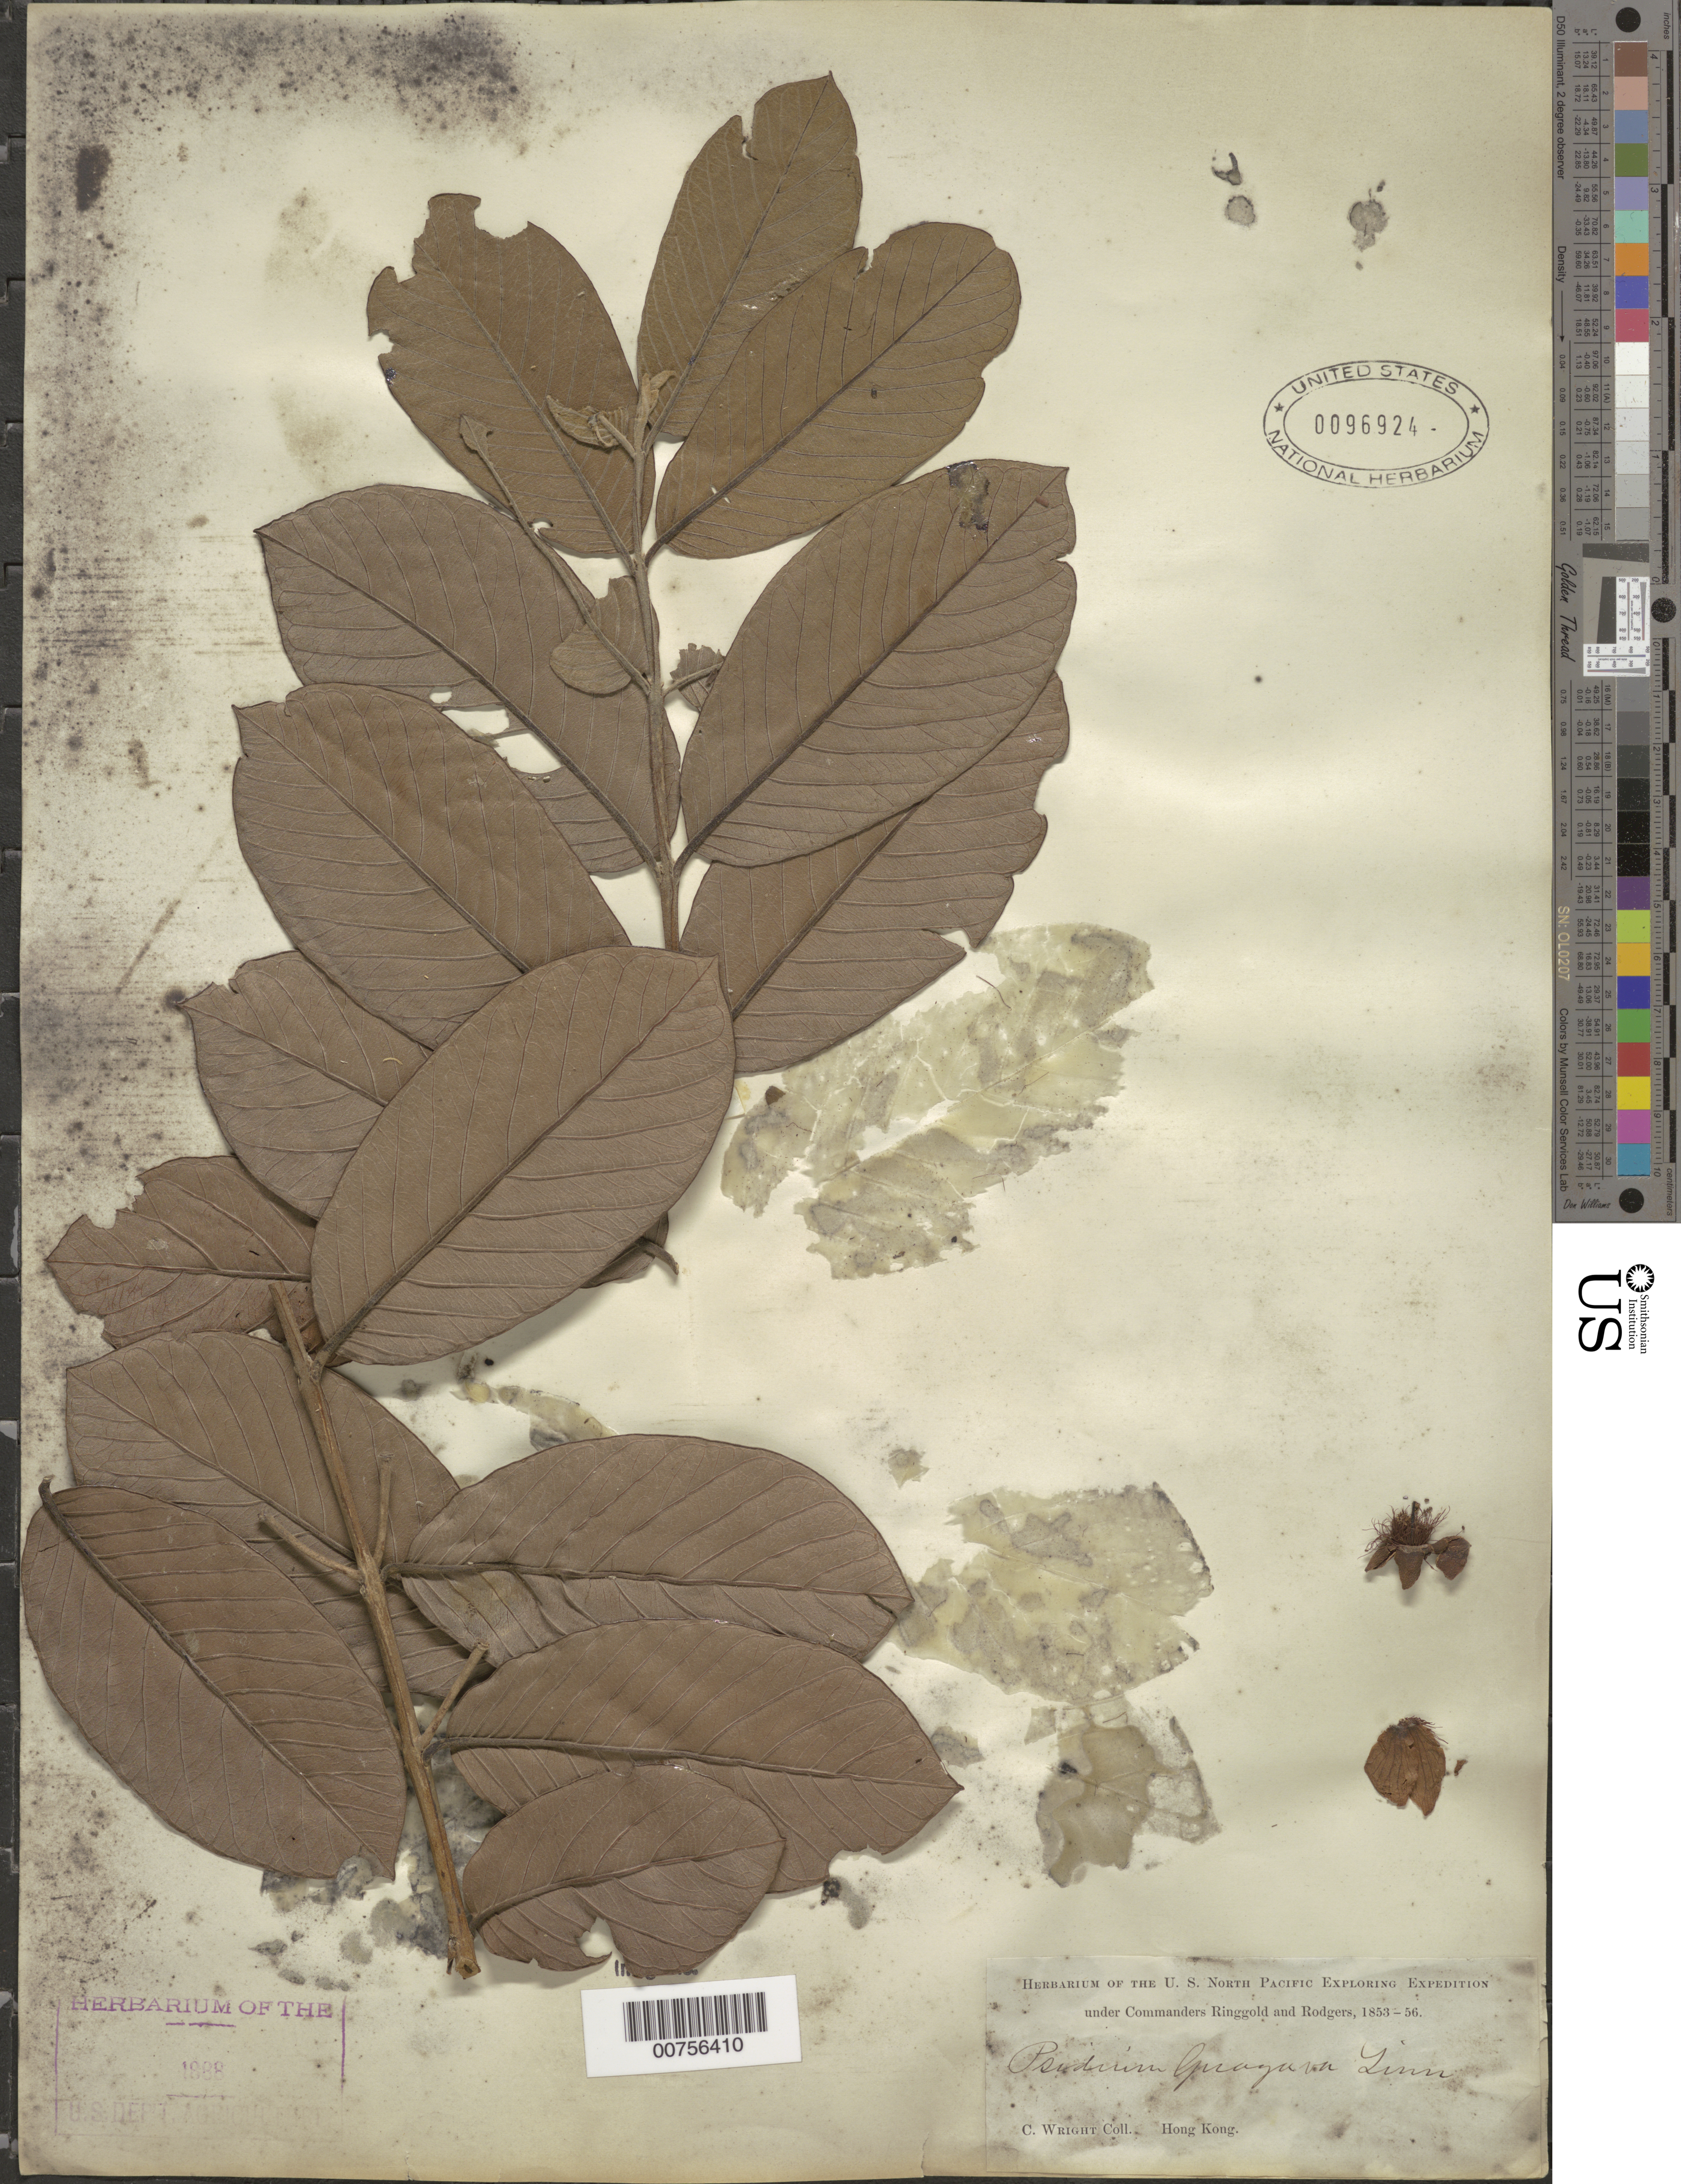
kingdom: Plantae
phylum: Tracheophyta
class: Magnoliopsida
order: Myrtales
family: Myrtaceae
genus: Psidium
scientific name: Psidium guajava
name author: L.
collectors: C. Wright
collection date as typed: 1853 to -- -- 1856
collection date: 1853/1856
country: China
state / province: Hong Kong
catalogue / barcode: US 96924